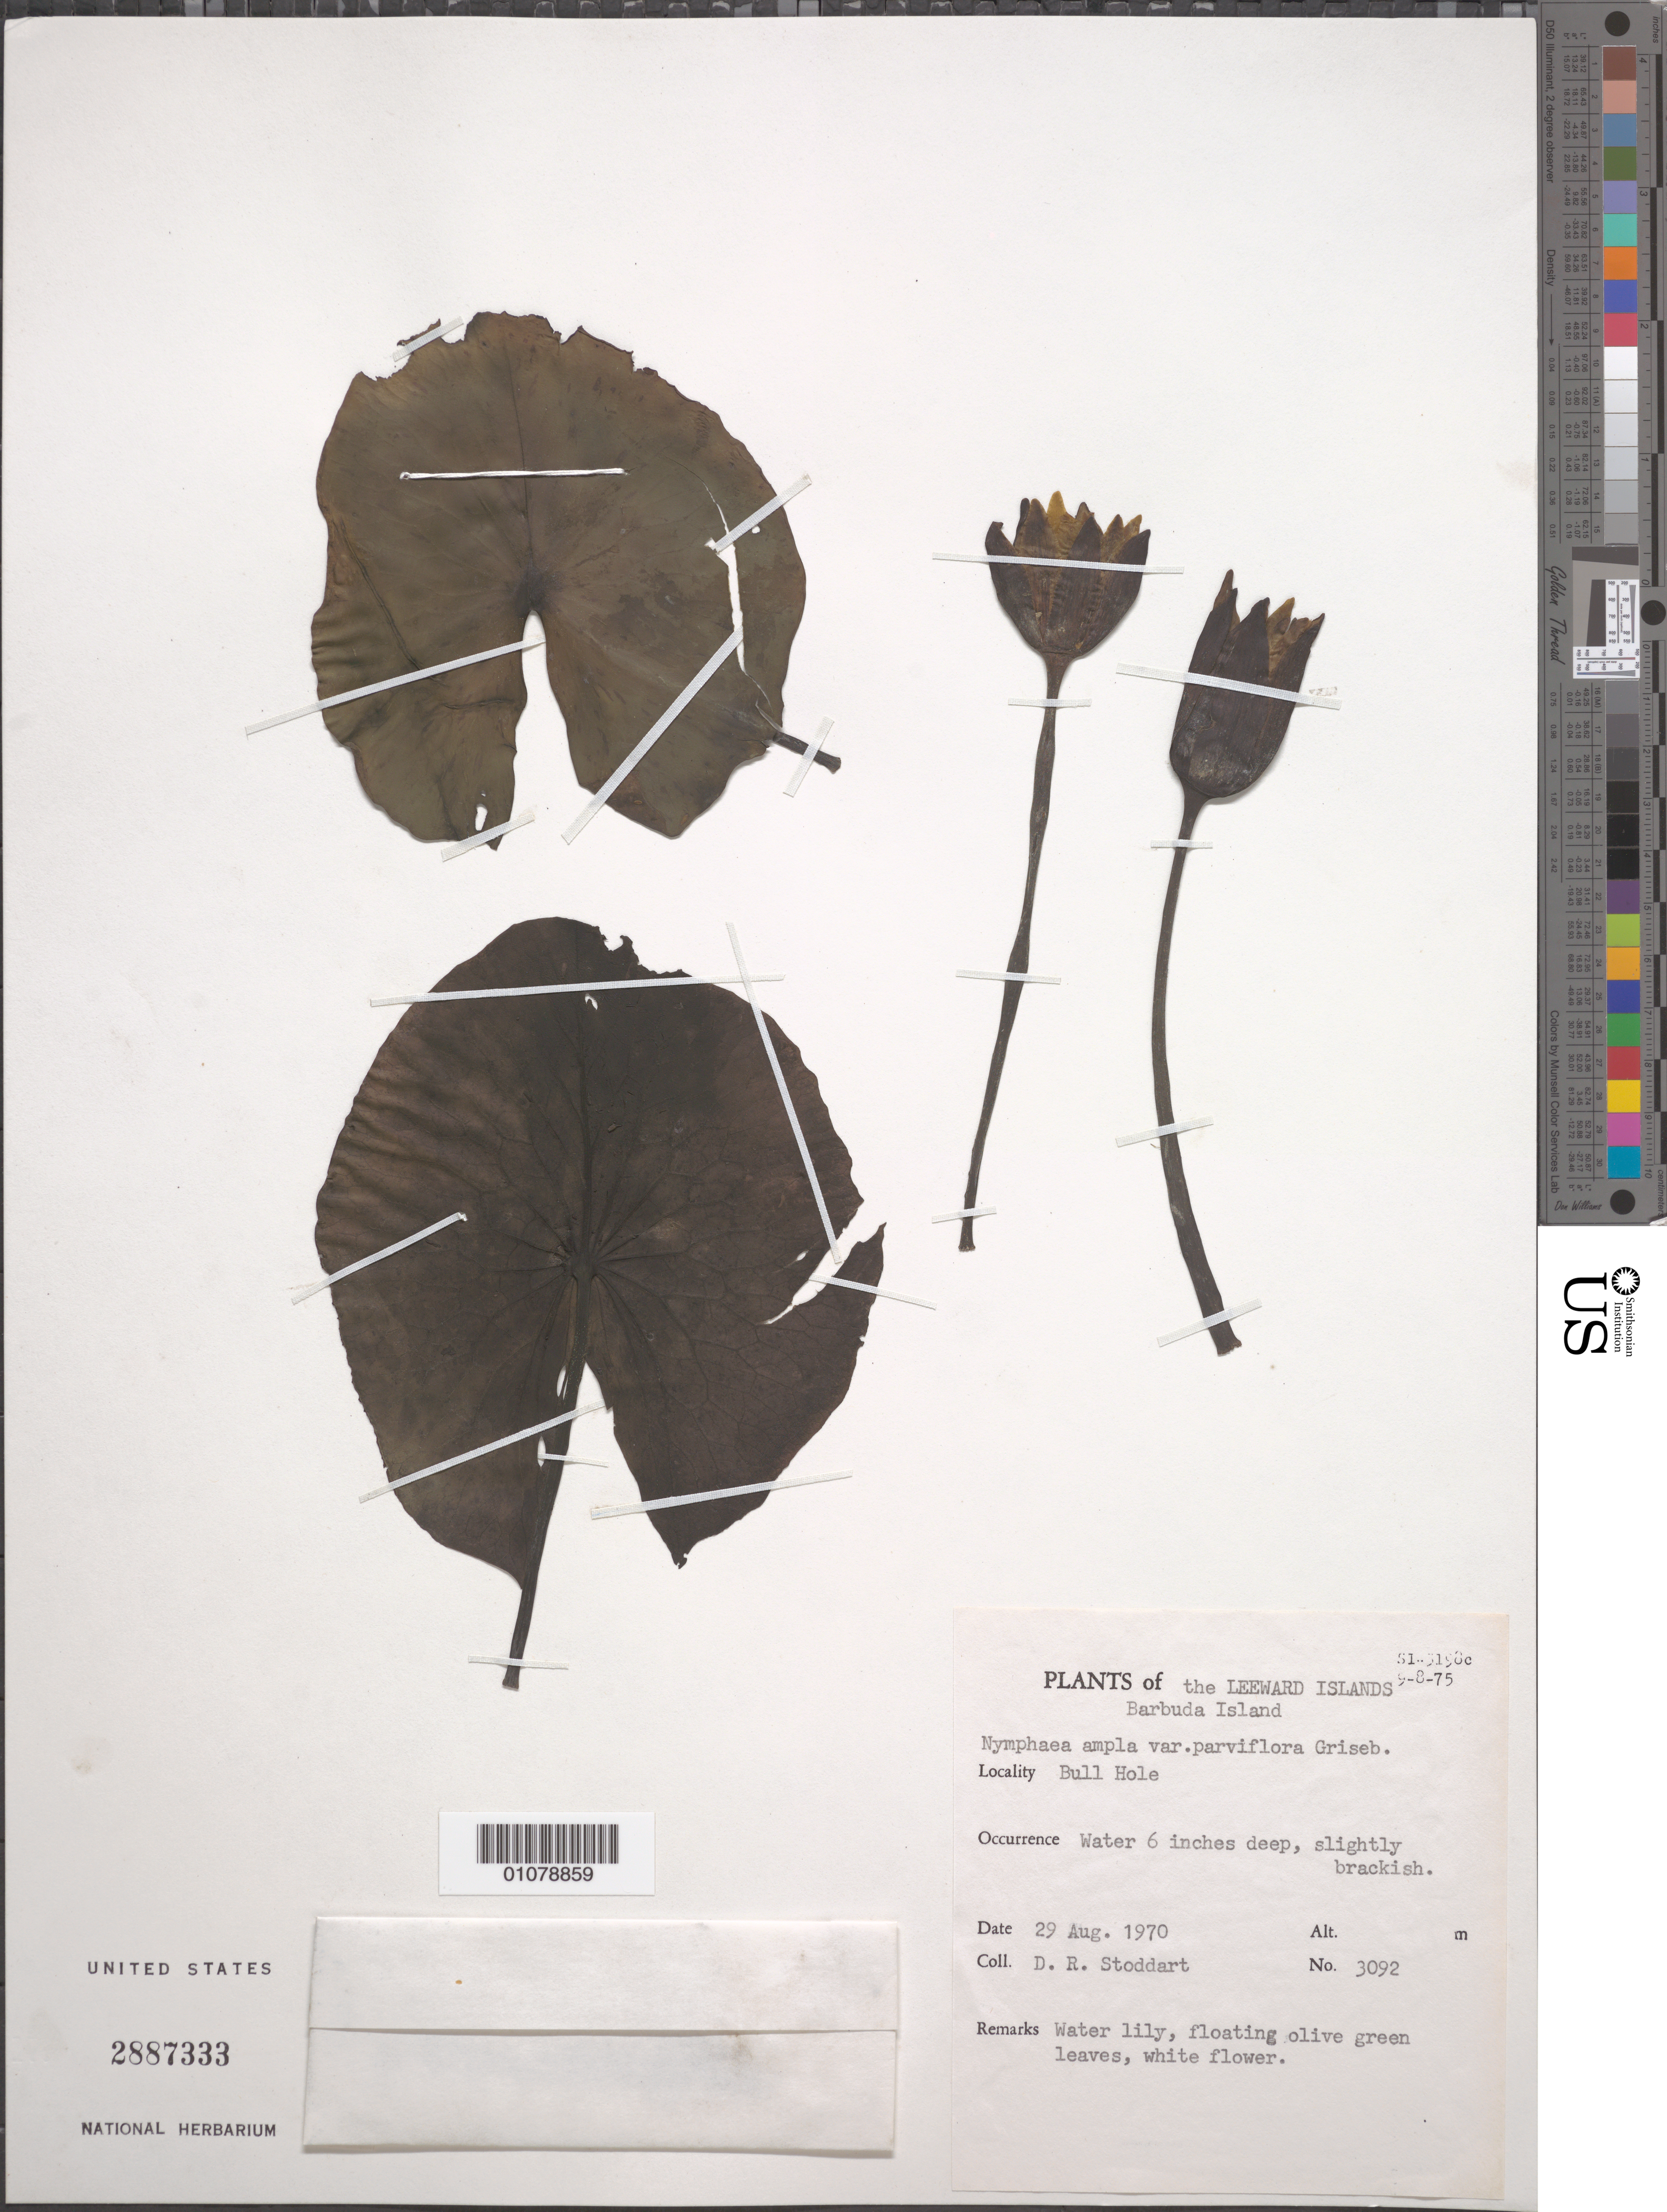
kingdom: Plantae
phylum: Tracheophyta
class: Magnoliopsida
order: Nymphaeales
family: Nymphaeaceae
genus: Nymphaea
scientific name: Nymphaea ampla var. parviflora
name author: DC.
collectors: D. R. Stoddart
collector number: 3092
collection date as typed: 29 Aug 1970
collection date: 1970-08-29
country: Antigua and Barbuda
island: Barbuda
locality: Bull Holl, Barbuda Island, the Leeward Islands.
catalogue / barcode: US 2887333